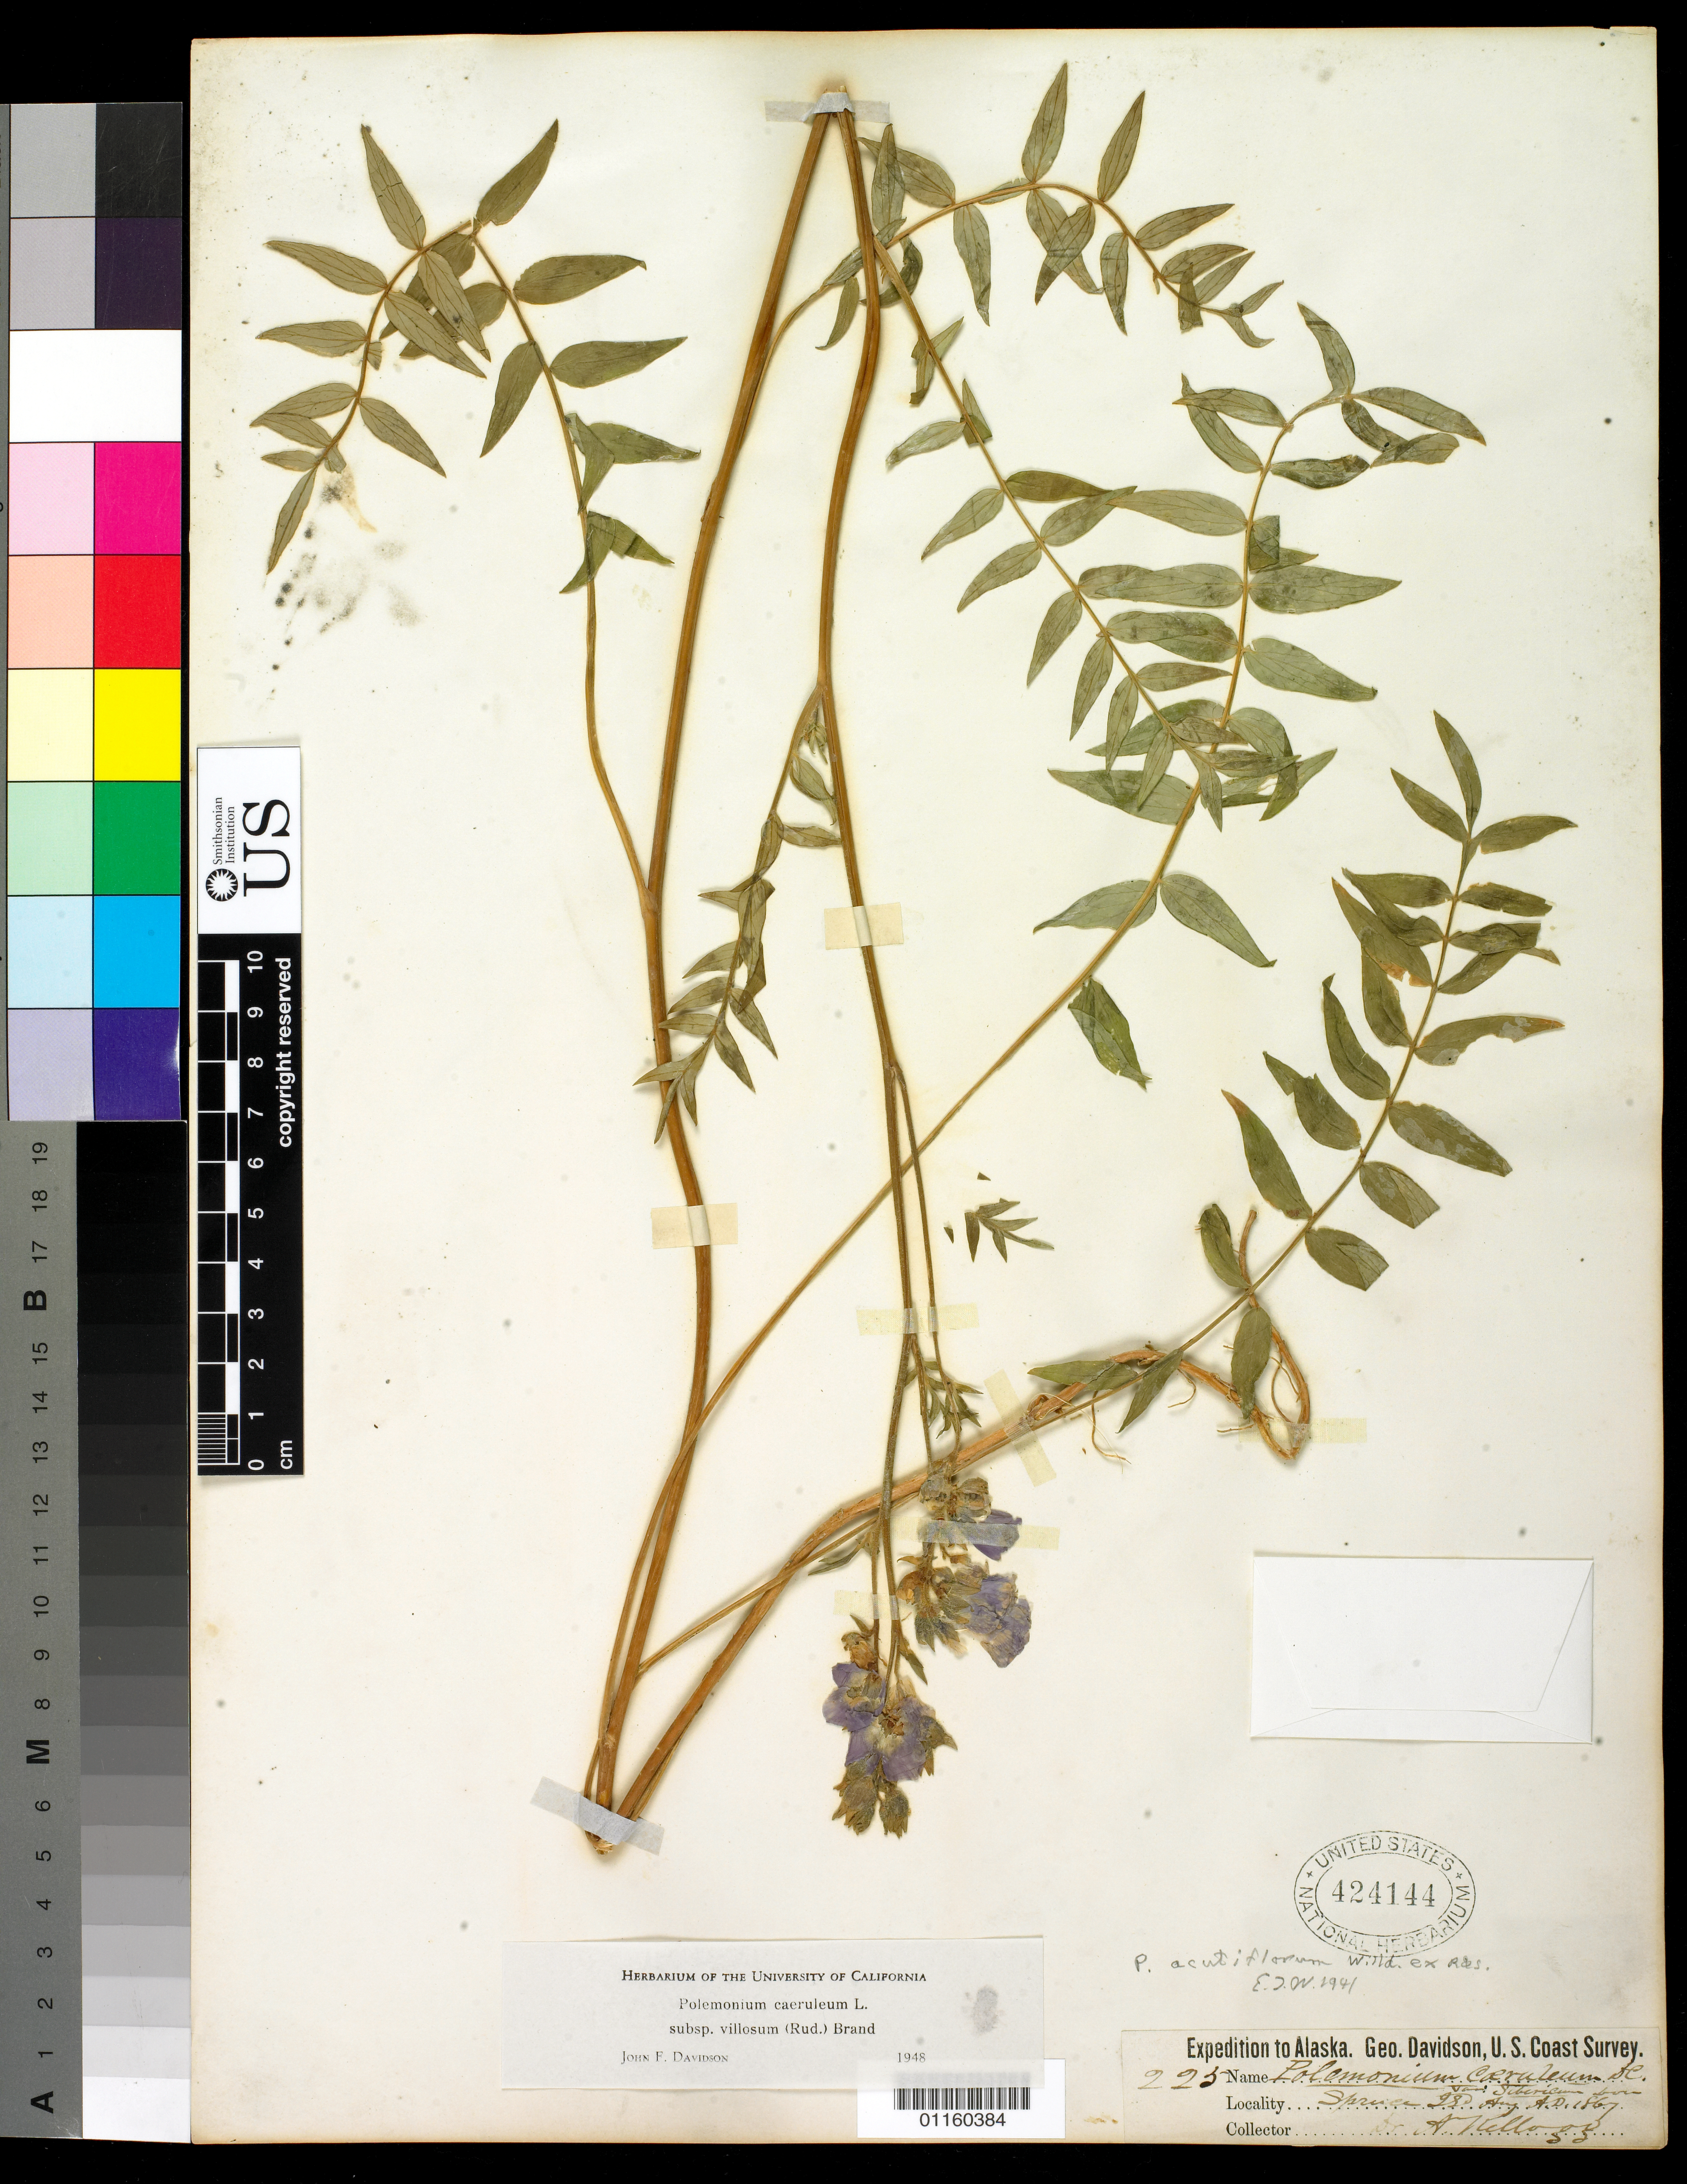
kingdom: Plantae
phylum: Tracheophyta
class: Magnoliopsida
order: Ericales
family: Polemoniaceae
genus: Polemonium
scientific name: Polemonium caeruleum subsp. villosum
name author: (Rudolph ex Georgi) Brand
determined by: Davidson, J. F.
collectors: A. Kellogg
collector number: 225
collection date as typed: Aug 1867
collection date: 1867-08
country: United States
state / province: Alaska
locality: Spruce Island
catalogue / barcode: US 424144